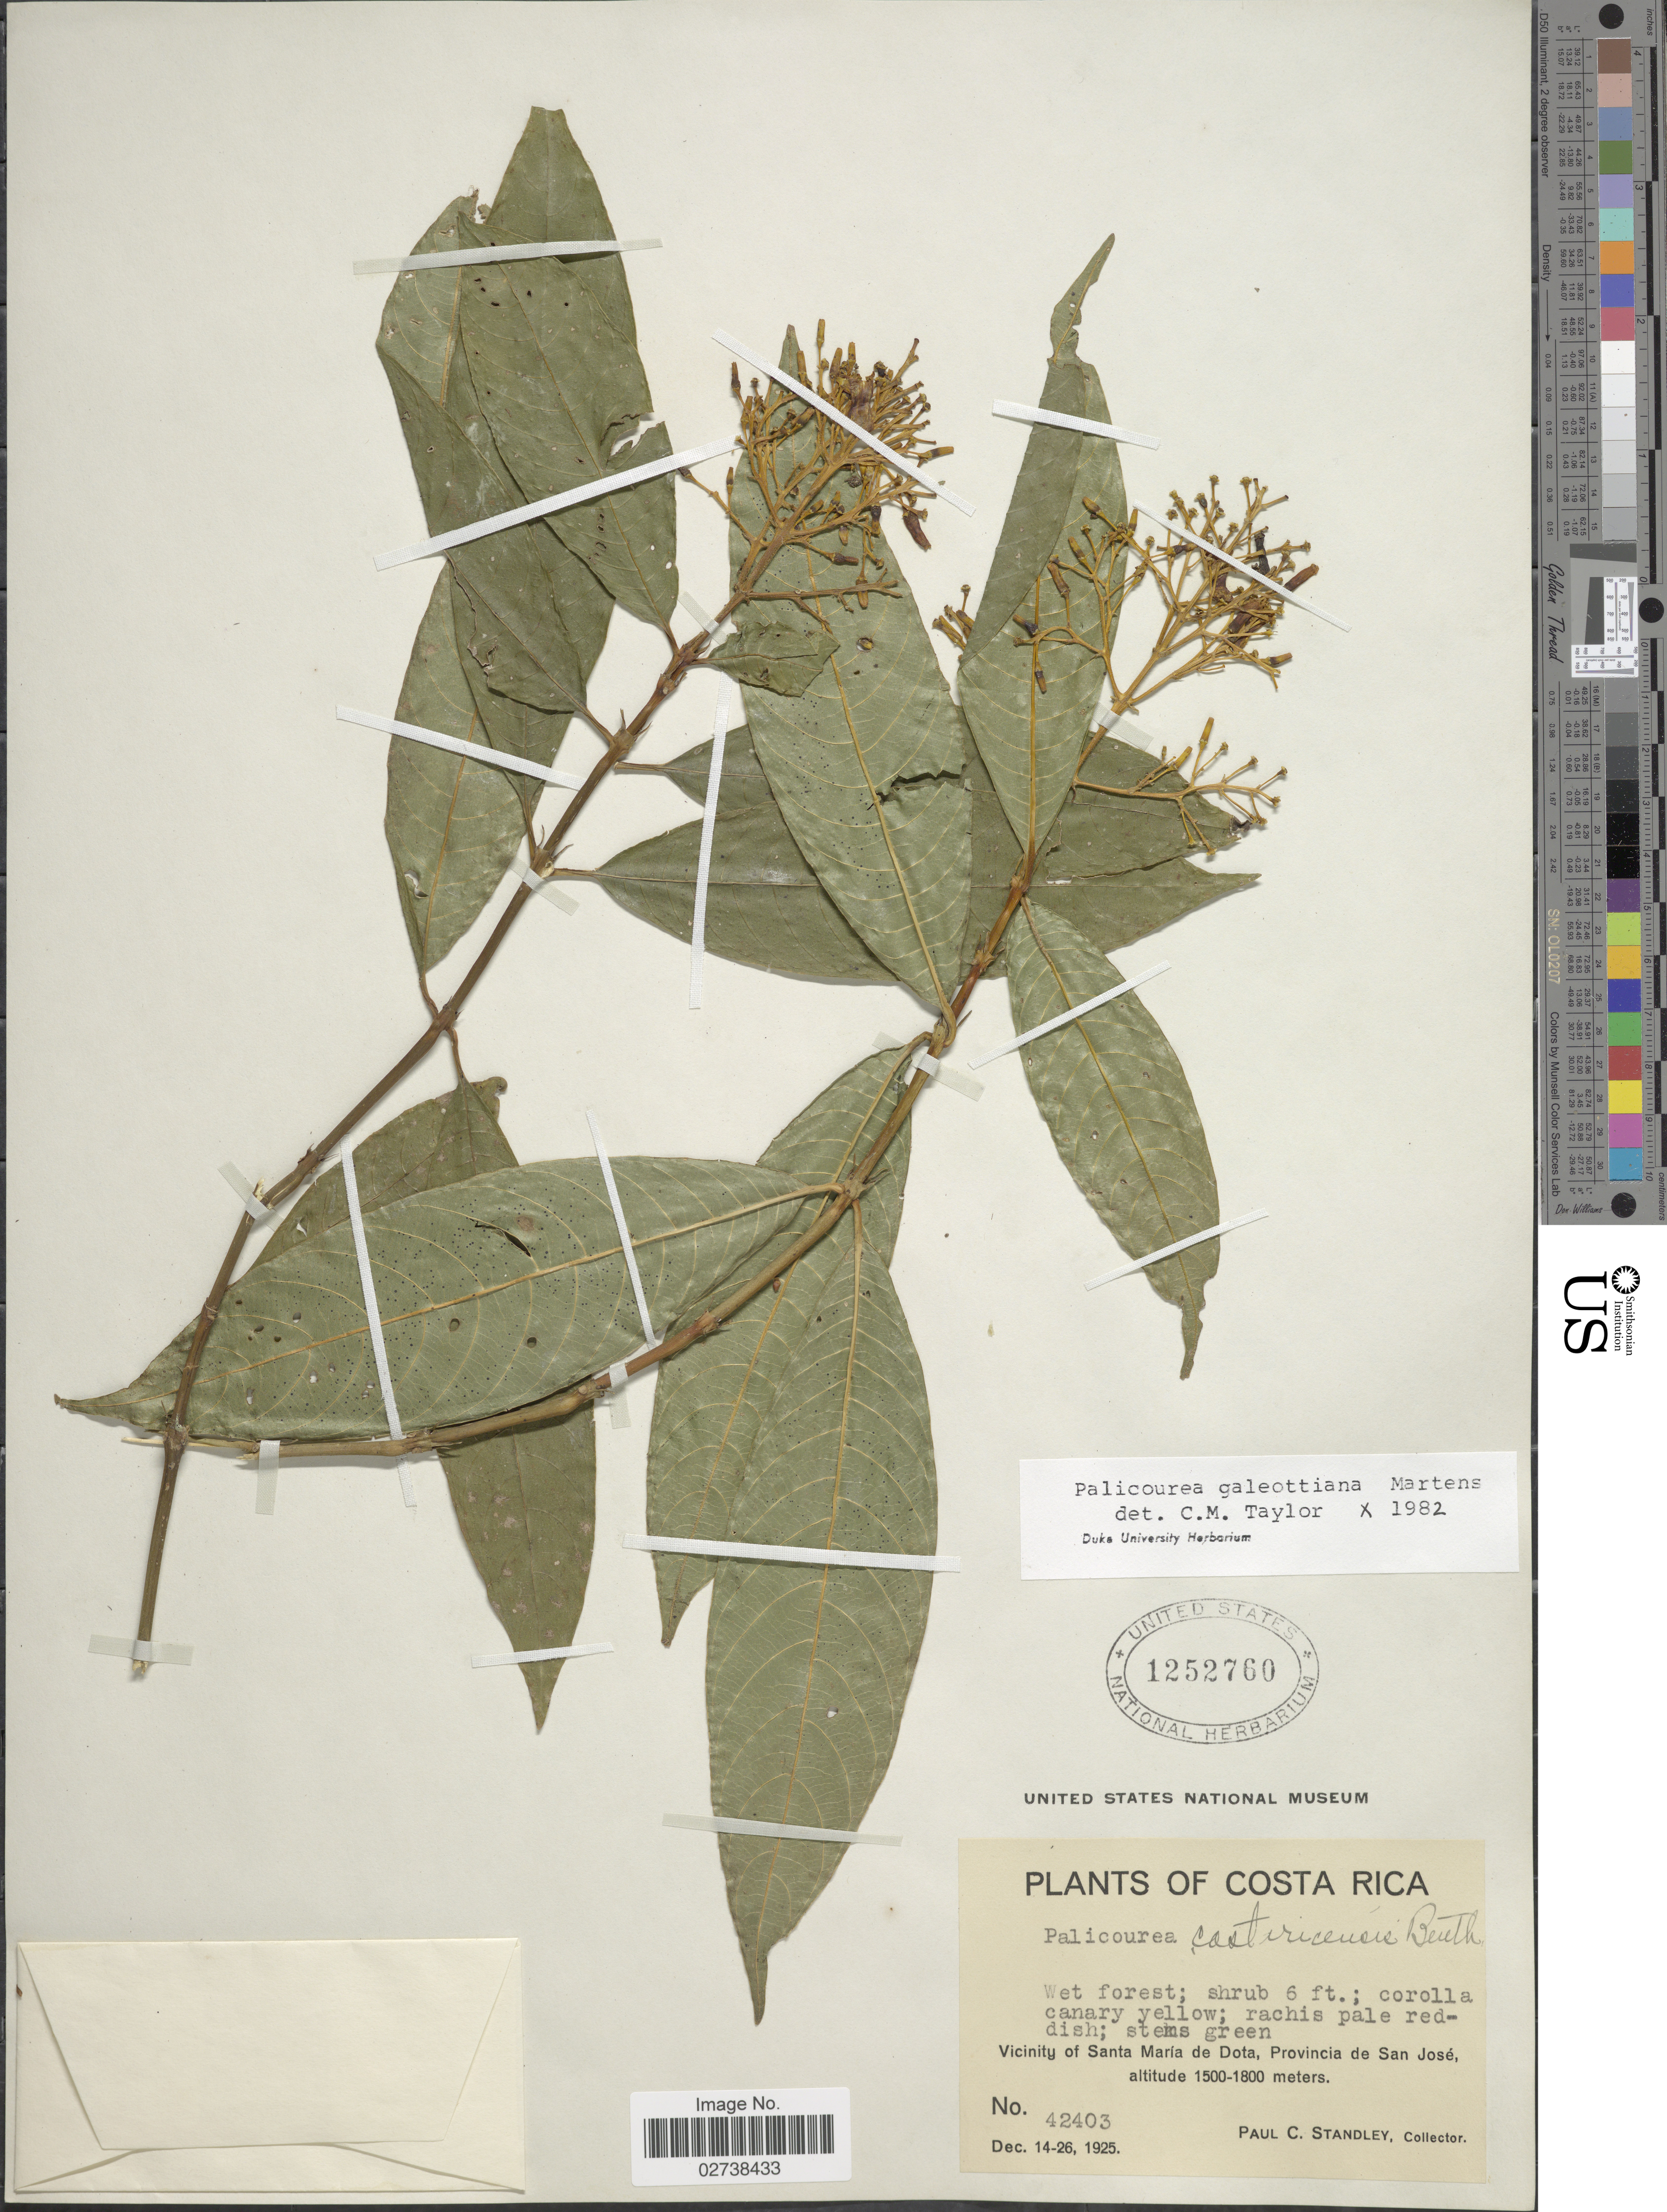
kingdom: Plantae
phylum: Tracheophyta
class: Magnoliopsida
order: Gentianales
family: Rubiaceae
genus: Palicourea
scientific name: Palicourea galeottiana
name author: M. Martens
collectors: P. C. Standley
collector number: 42403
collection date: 1925-12-14/1925-12-26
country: Costa Rica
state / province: San José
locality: Vicinity of Santa Maria de Dota, Provincia de San Jose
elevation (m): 1500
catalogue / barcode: US 1252760